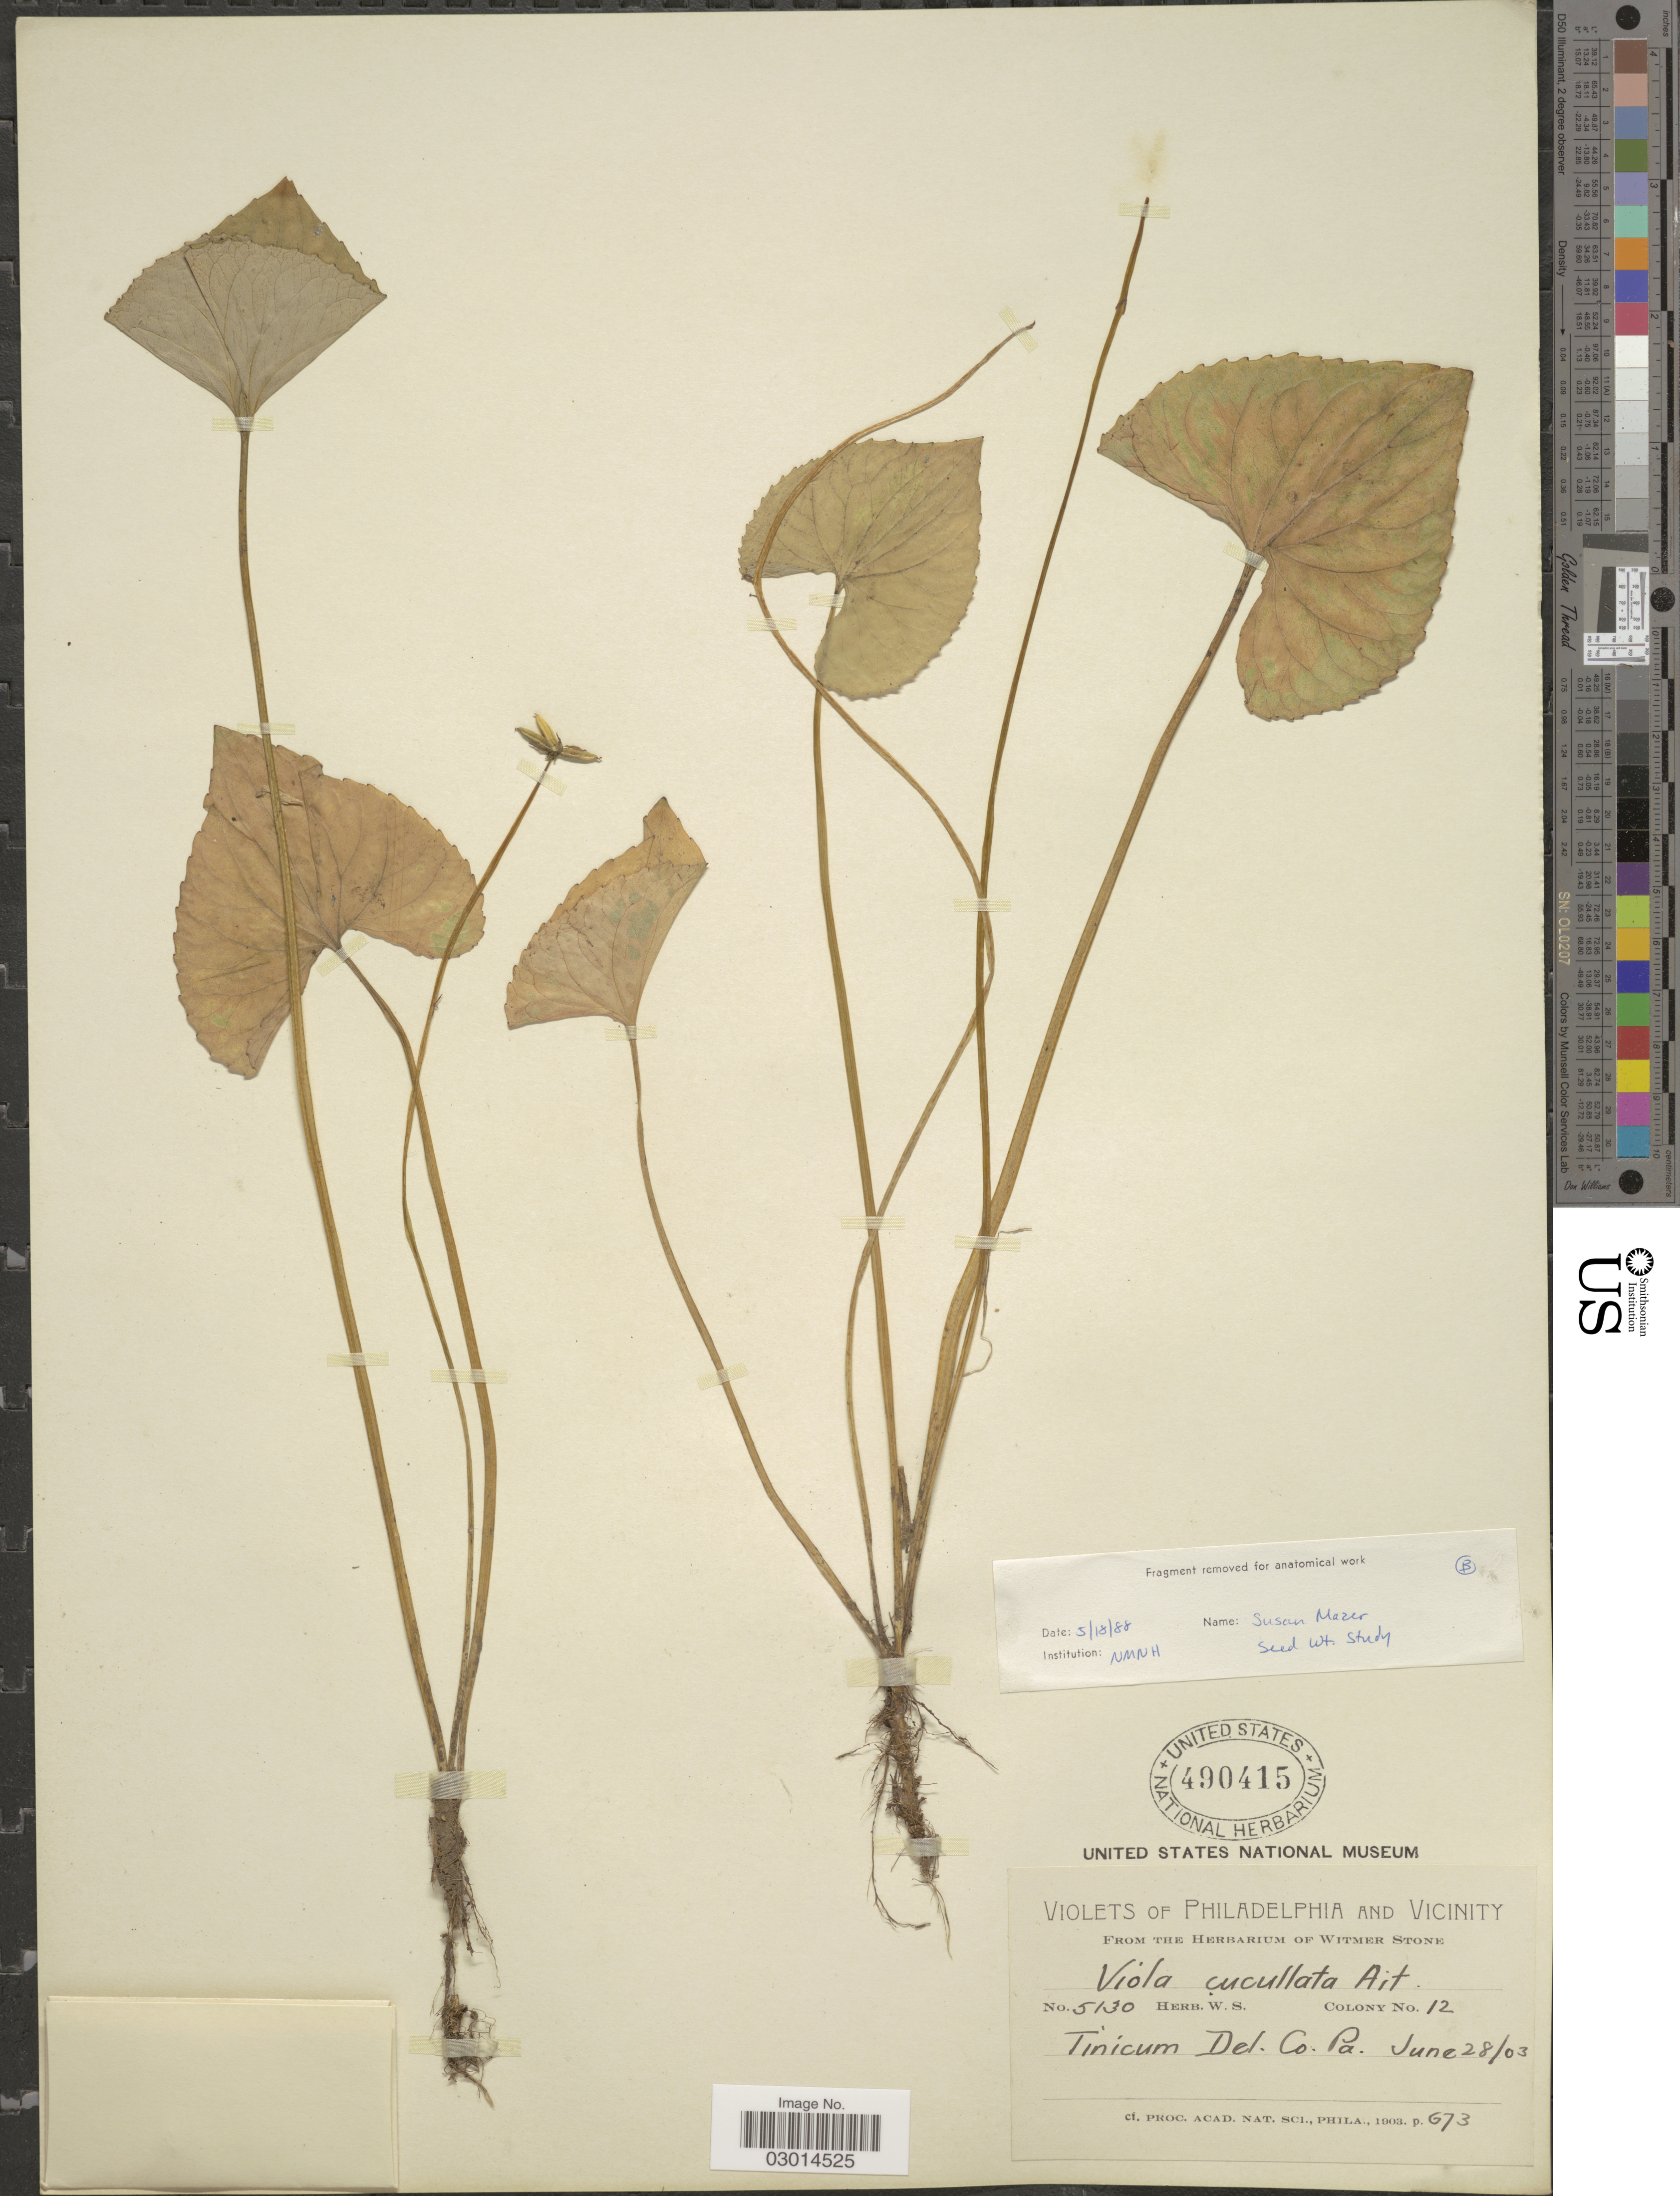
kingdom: Plantae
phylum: Tracheophyta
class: Magnoliopsida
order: Malpighiales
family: Violaceae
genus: Viola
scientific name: Viola cucullata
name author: Aiton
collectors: Ex herb Witmer Stone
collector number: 5130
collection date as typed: Transcribed d/m/y: 28/6/3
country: United States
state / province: Pennsylvania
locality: Philadelphia and Vicinity, Tinicum Del. Co. Pa.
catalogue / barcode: US 490415